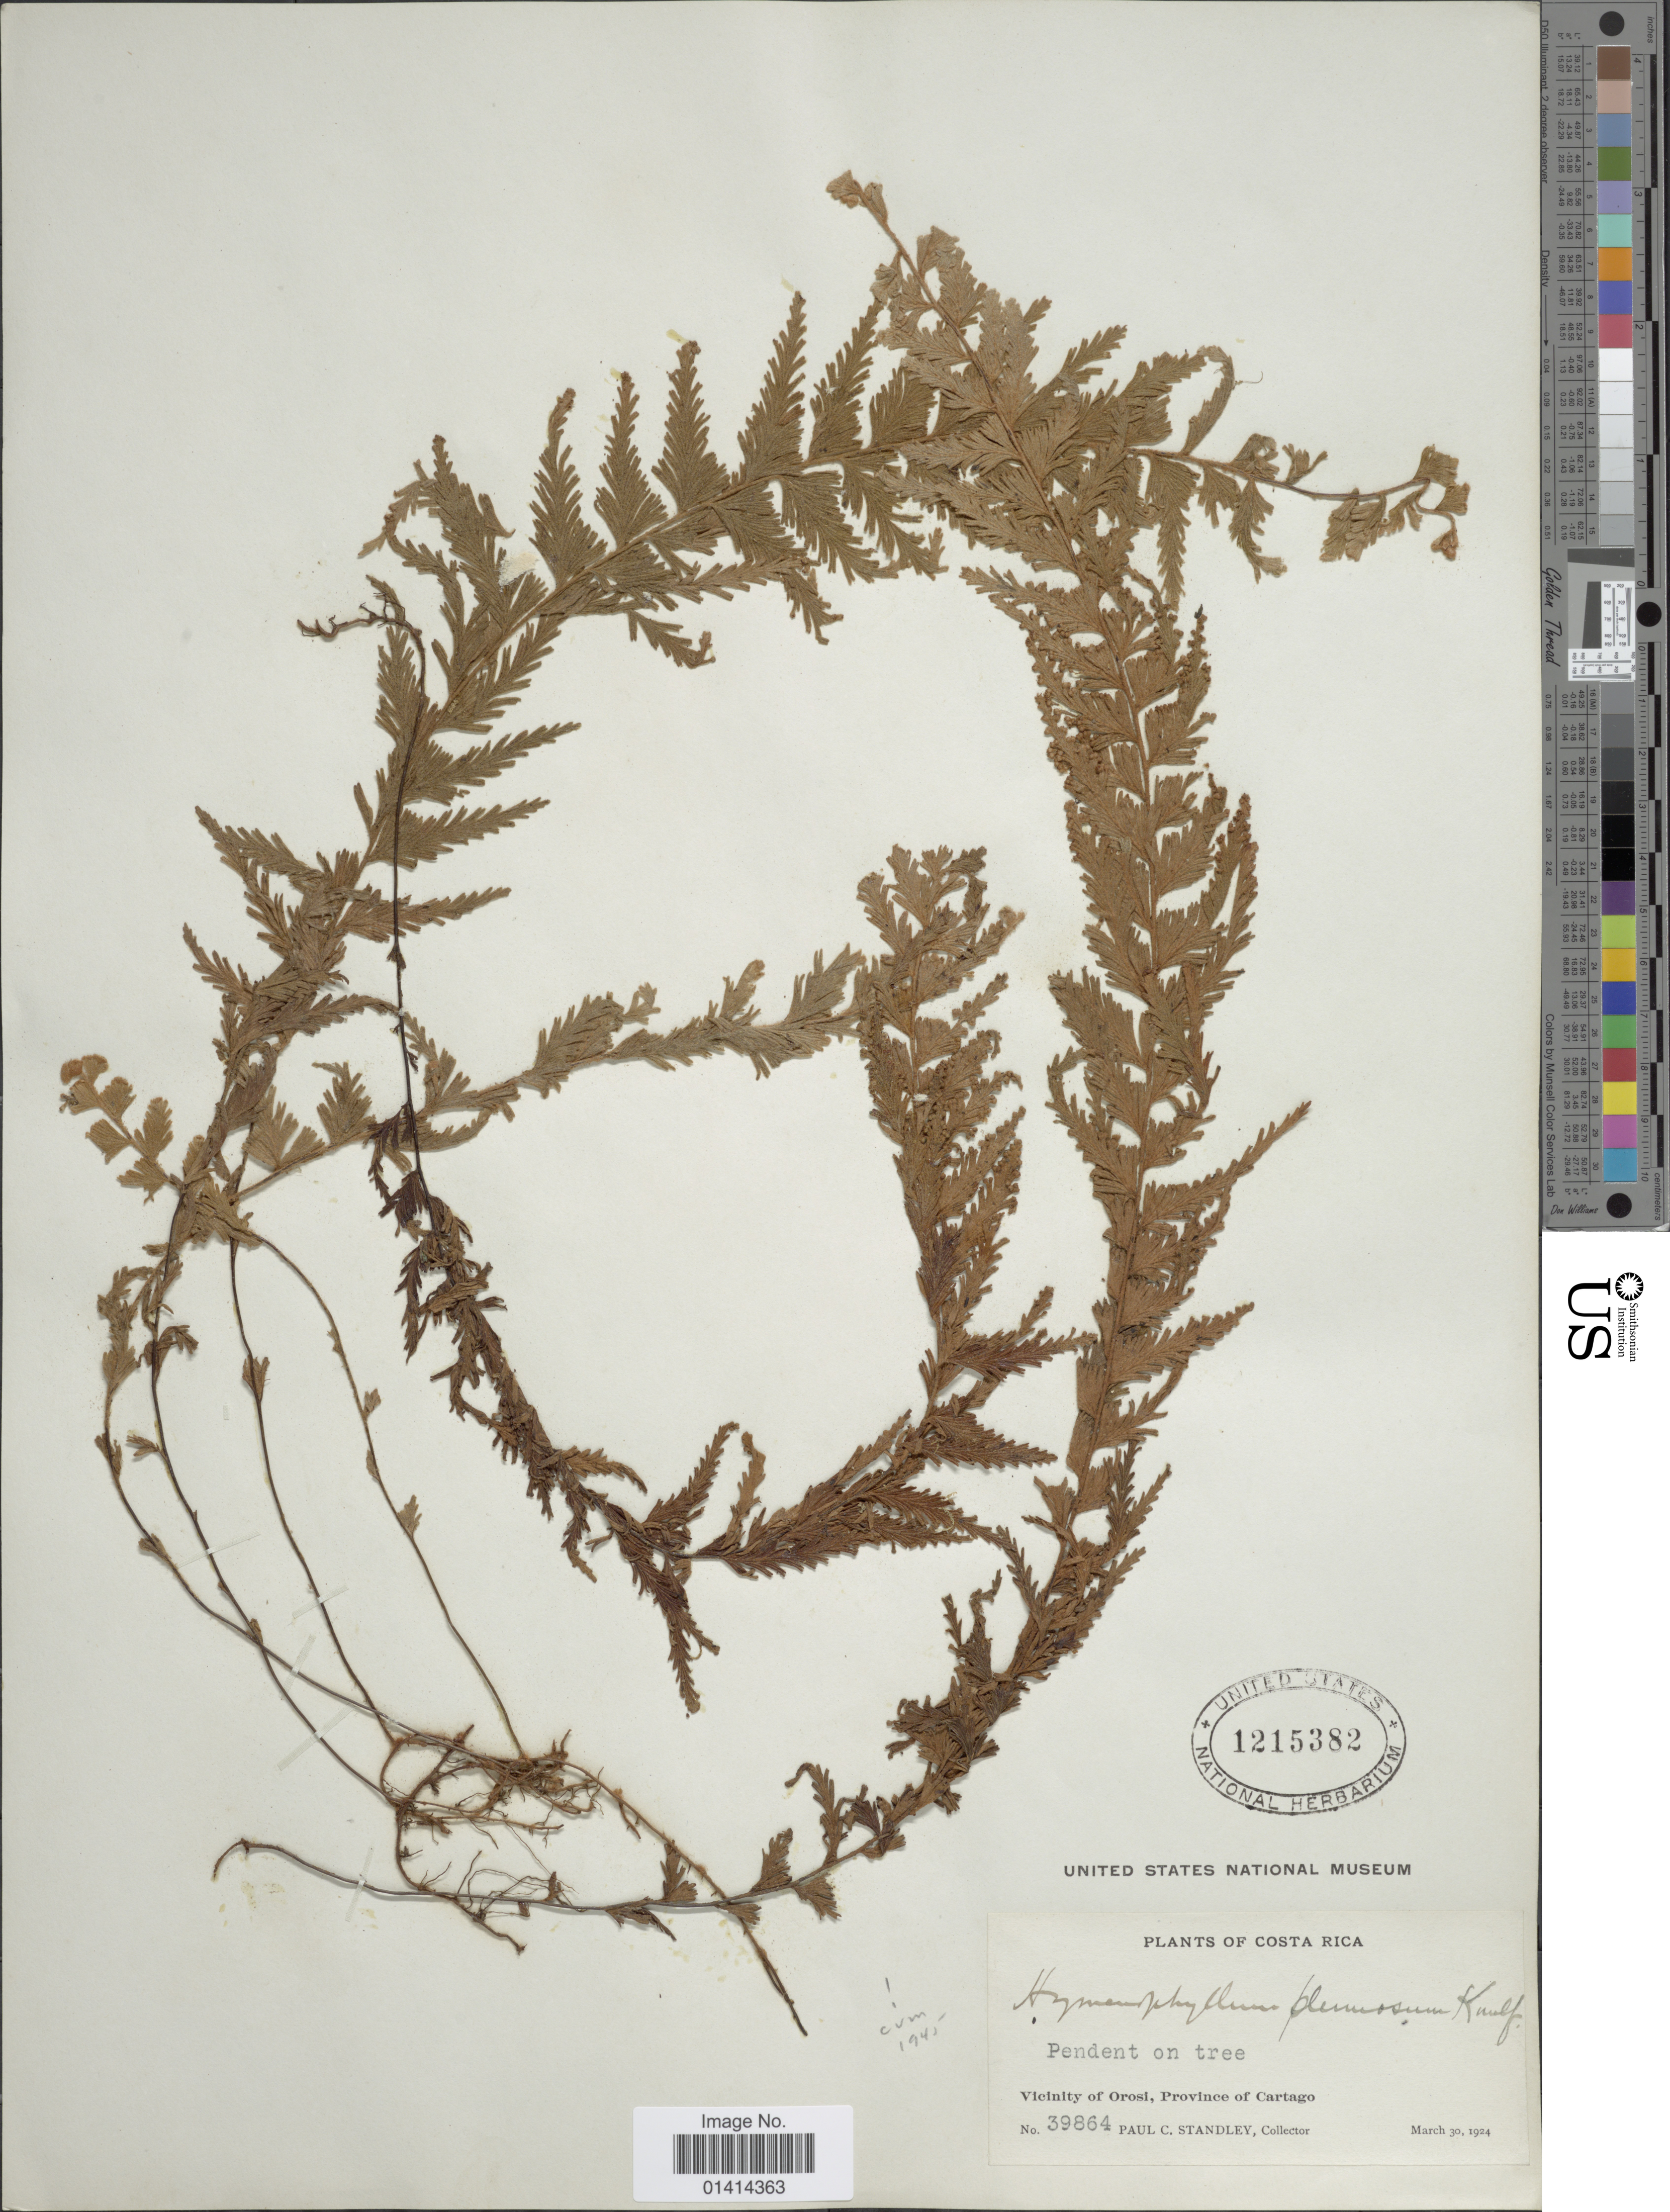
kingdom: Plantae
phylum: Tracheophyta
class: Polypodiopsida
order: Hymenophyllales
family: Hymenophyllaceae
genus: Hymenophyllum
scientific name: Hymenophyllum plumosum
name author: Kaulf.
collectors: P. C. Standley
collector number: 39864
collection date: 1924-03-30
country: Costa Rica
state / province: Cartago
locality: Vicinity of Orosi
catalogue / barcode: US 1215382